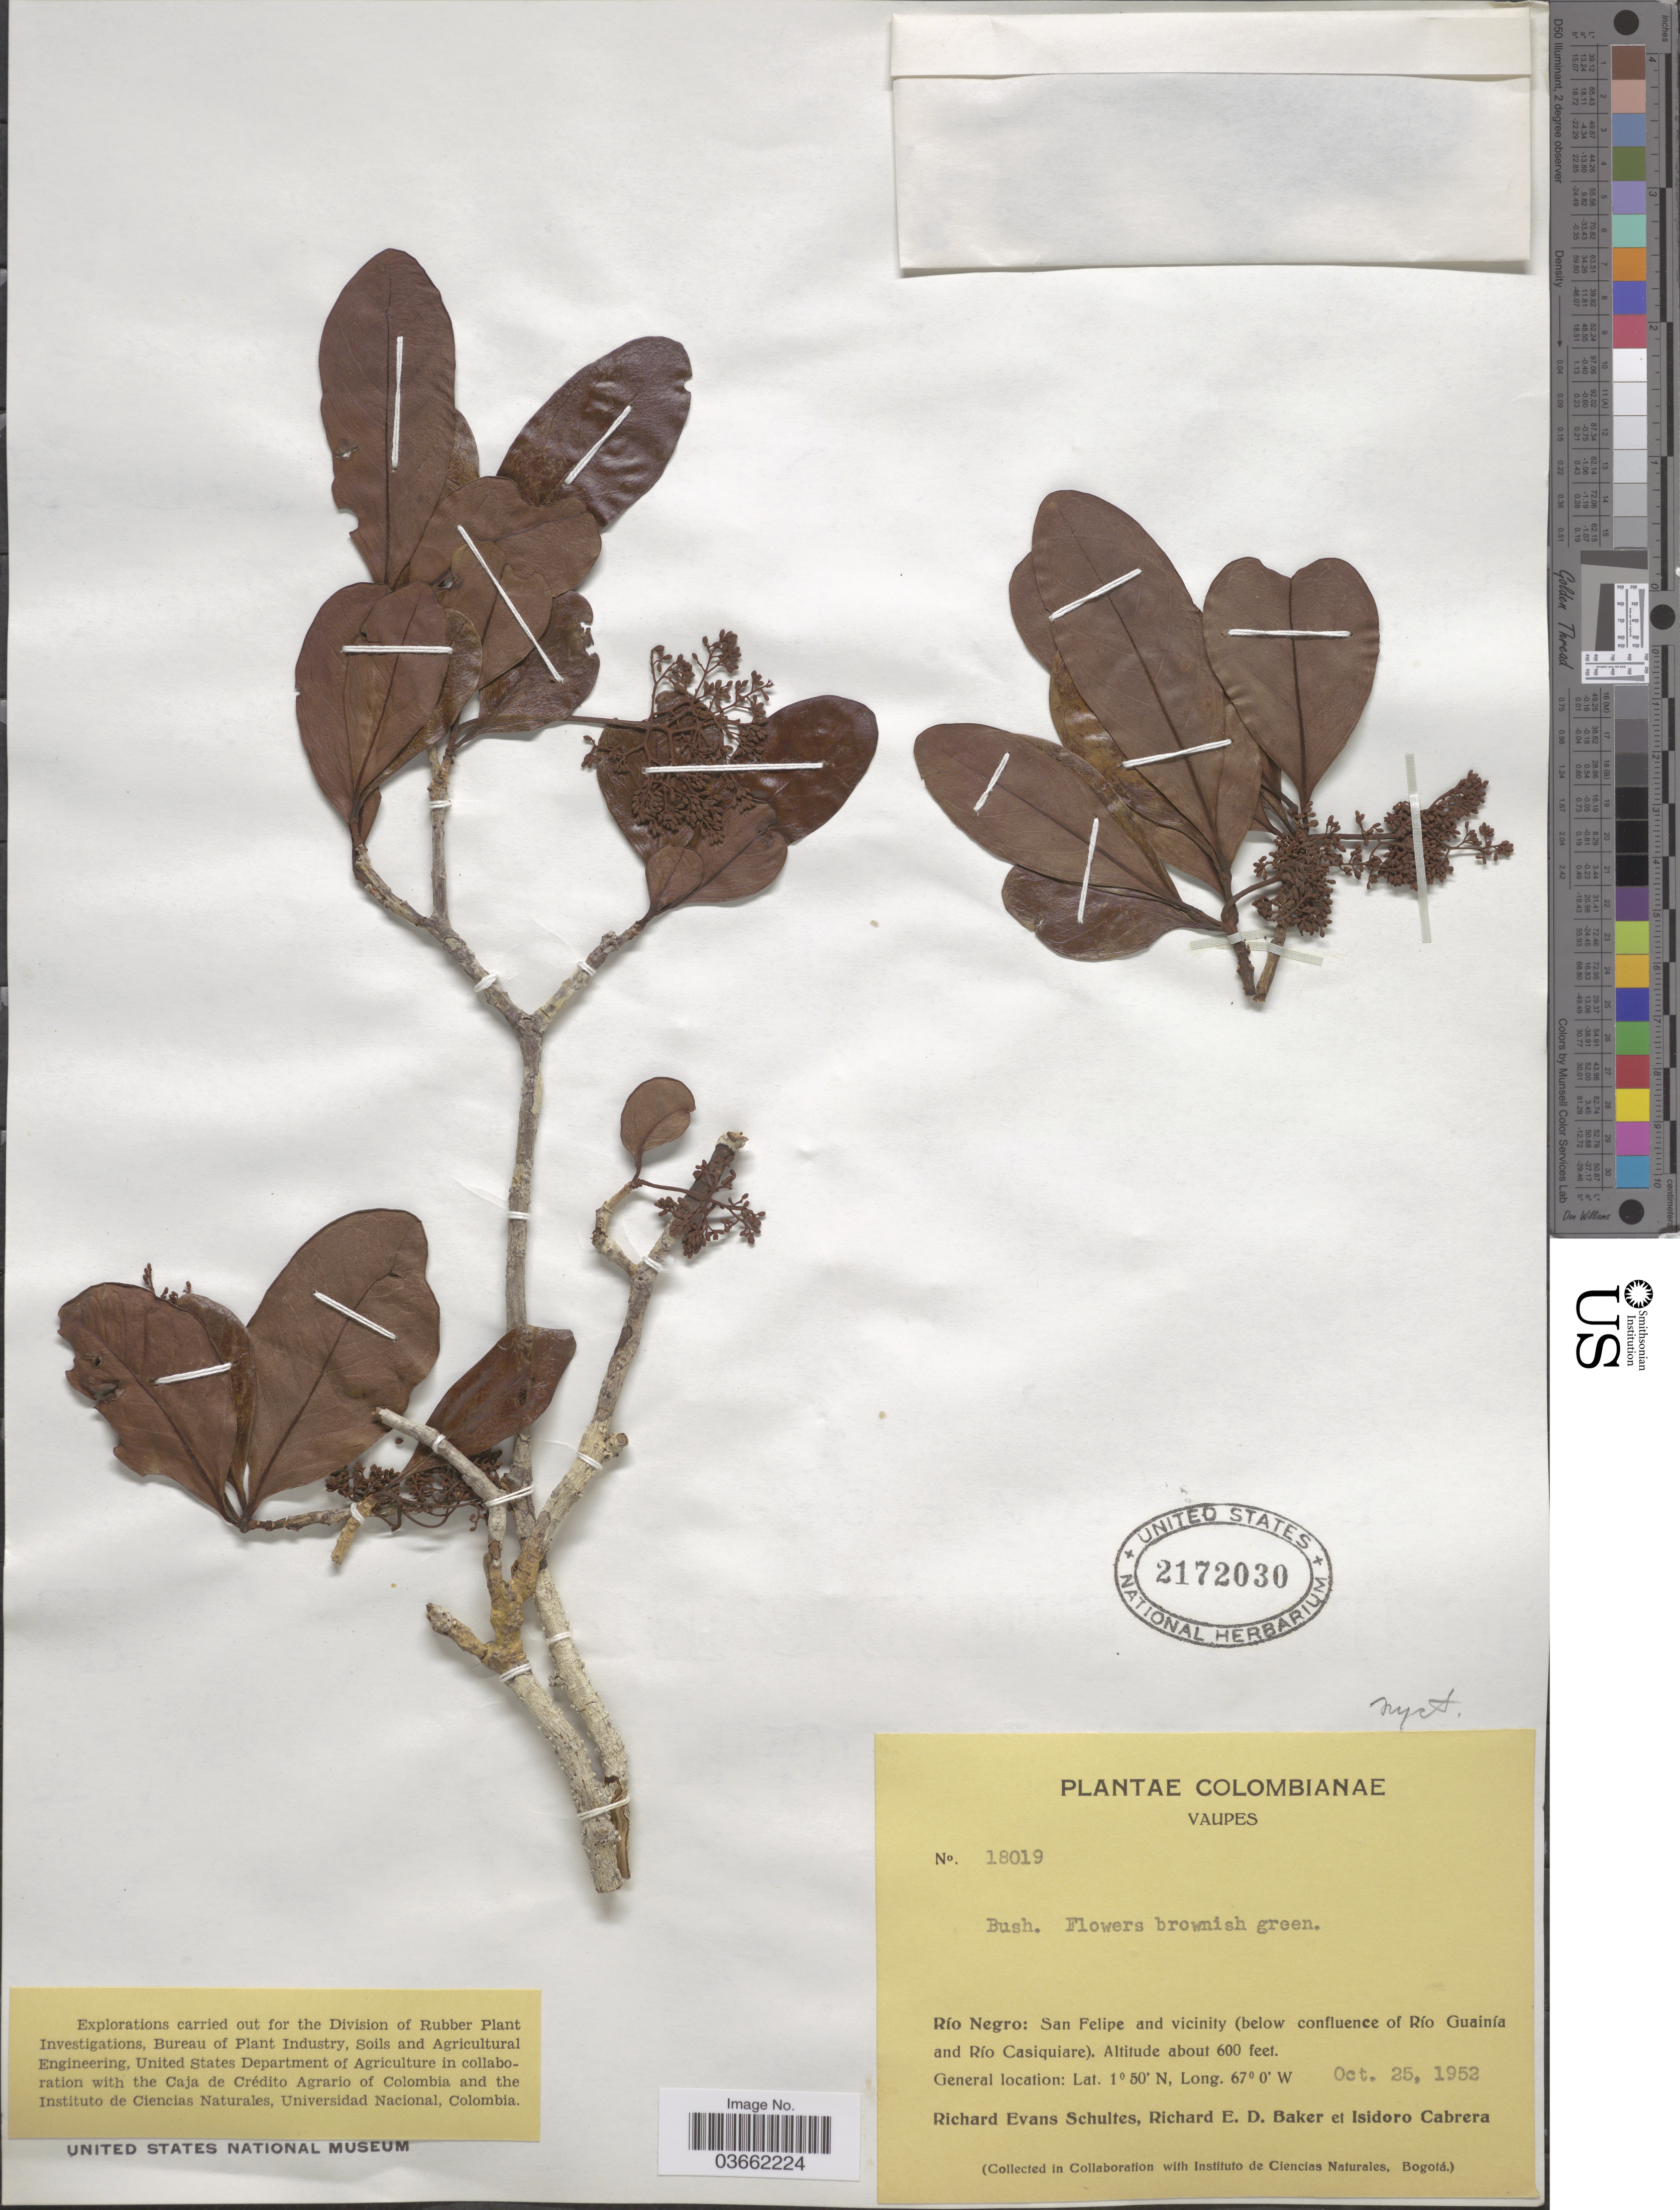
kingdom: Plantae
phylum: Tracheophyta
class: Magnoliopsida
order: Caryophyllales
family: Nyctaginaceae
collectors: R. E. Schultes, R. E. D. Baker & I. Cabrera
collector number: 18019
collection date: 1952-10-25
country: Colombia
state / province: Vaupés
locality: Río Negro: San Felipe and vicinity (below confluence of Río Guainía and Río Casiquiare).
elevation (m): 183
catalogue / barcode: US 2172030